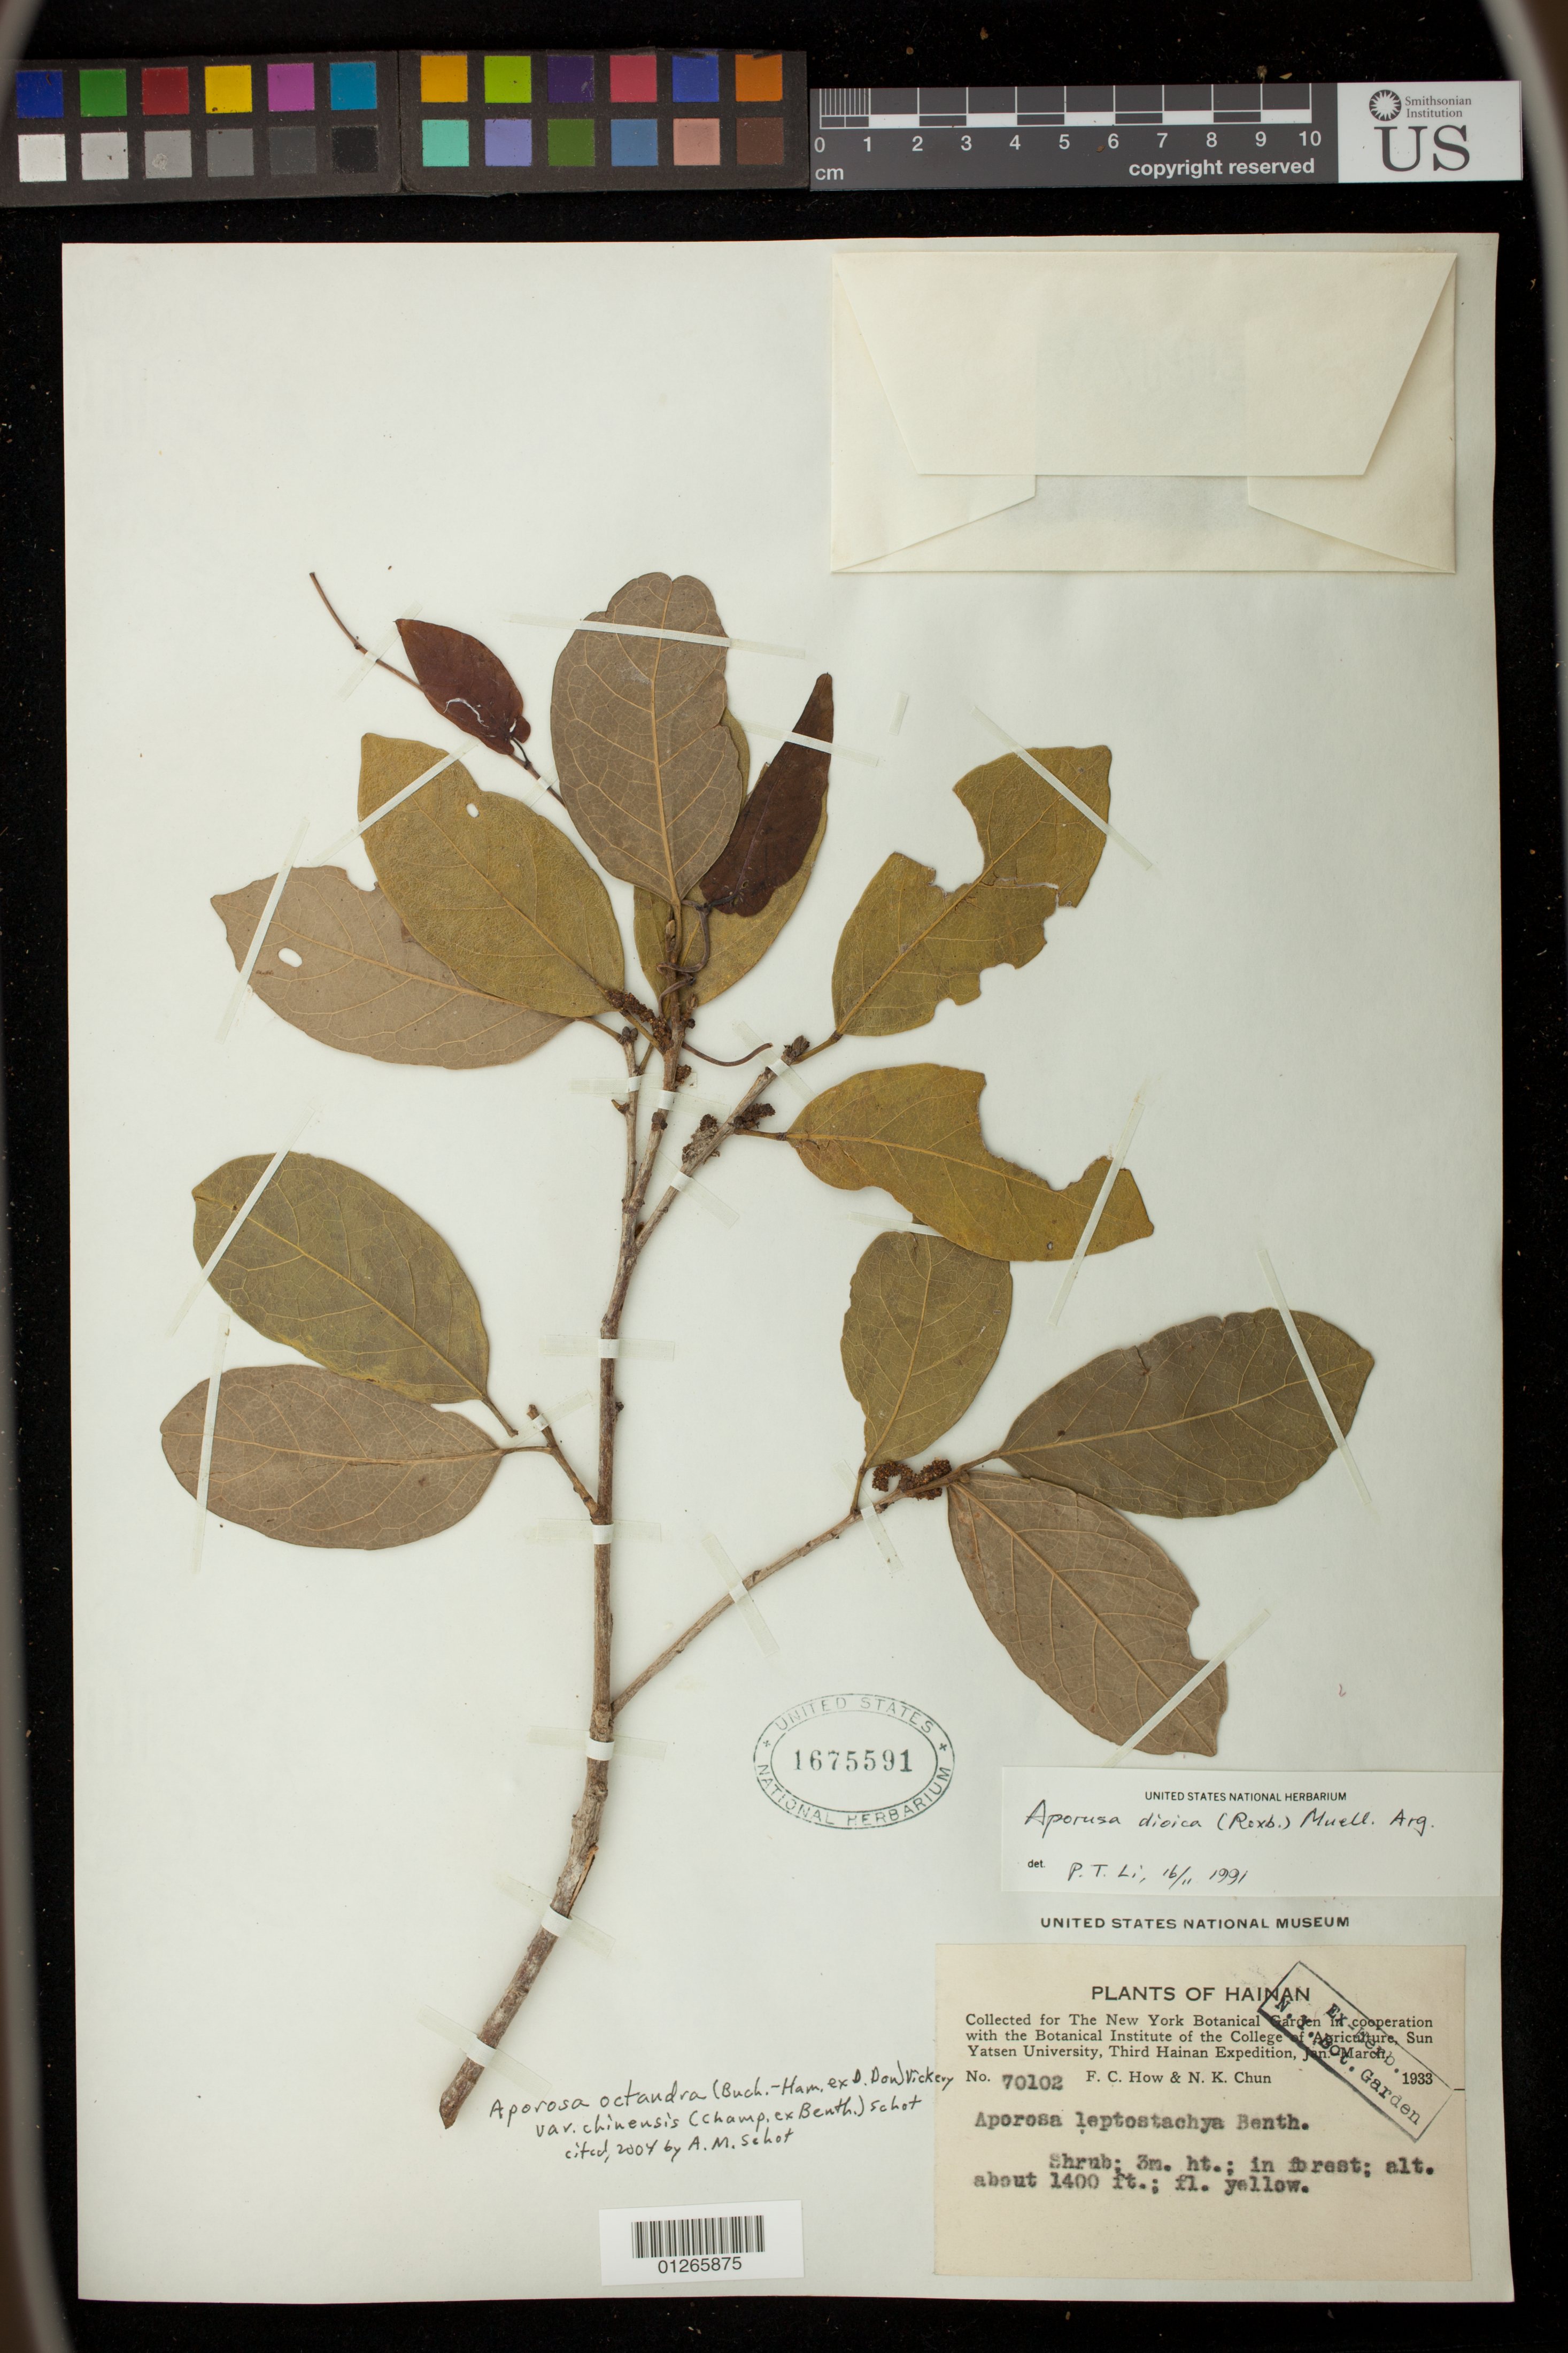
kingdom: Plantae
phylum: Tracheophyta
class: Magnoliopsida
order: Malpighiales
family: Phyllanthaceae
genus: Aporosa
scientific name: Aporosa octandra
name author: (Buch.-Ham. & D. Don) Vickery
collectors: F. C. How & N. K. Chun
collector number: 70102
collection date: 1933-01/1933-03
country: China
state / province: Hainan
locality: in forest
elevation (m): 427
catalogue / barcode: US 1675591